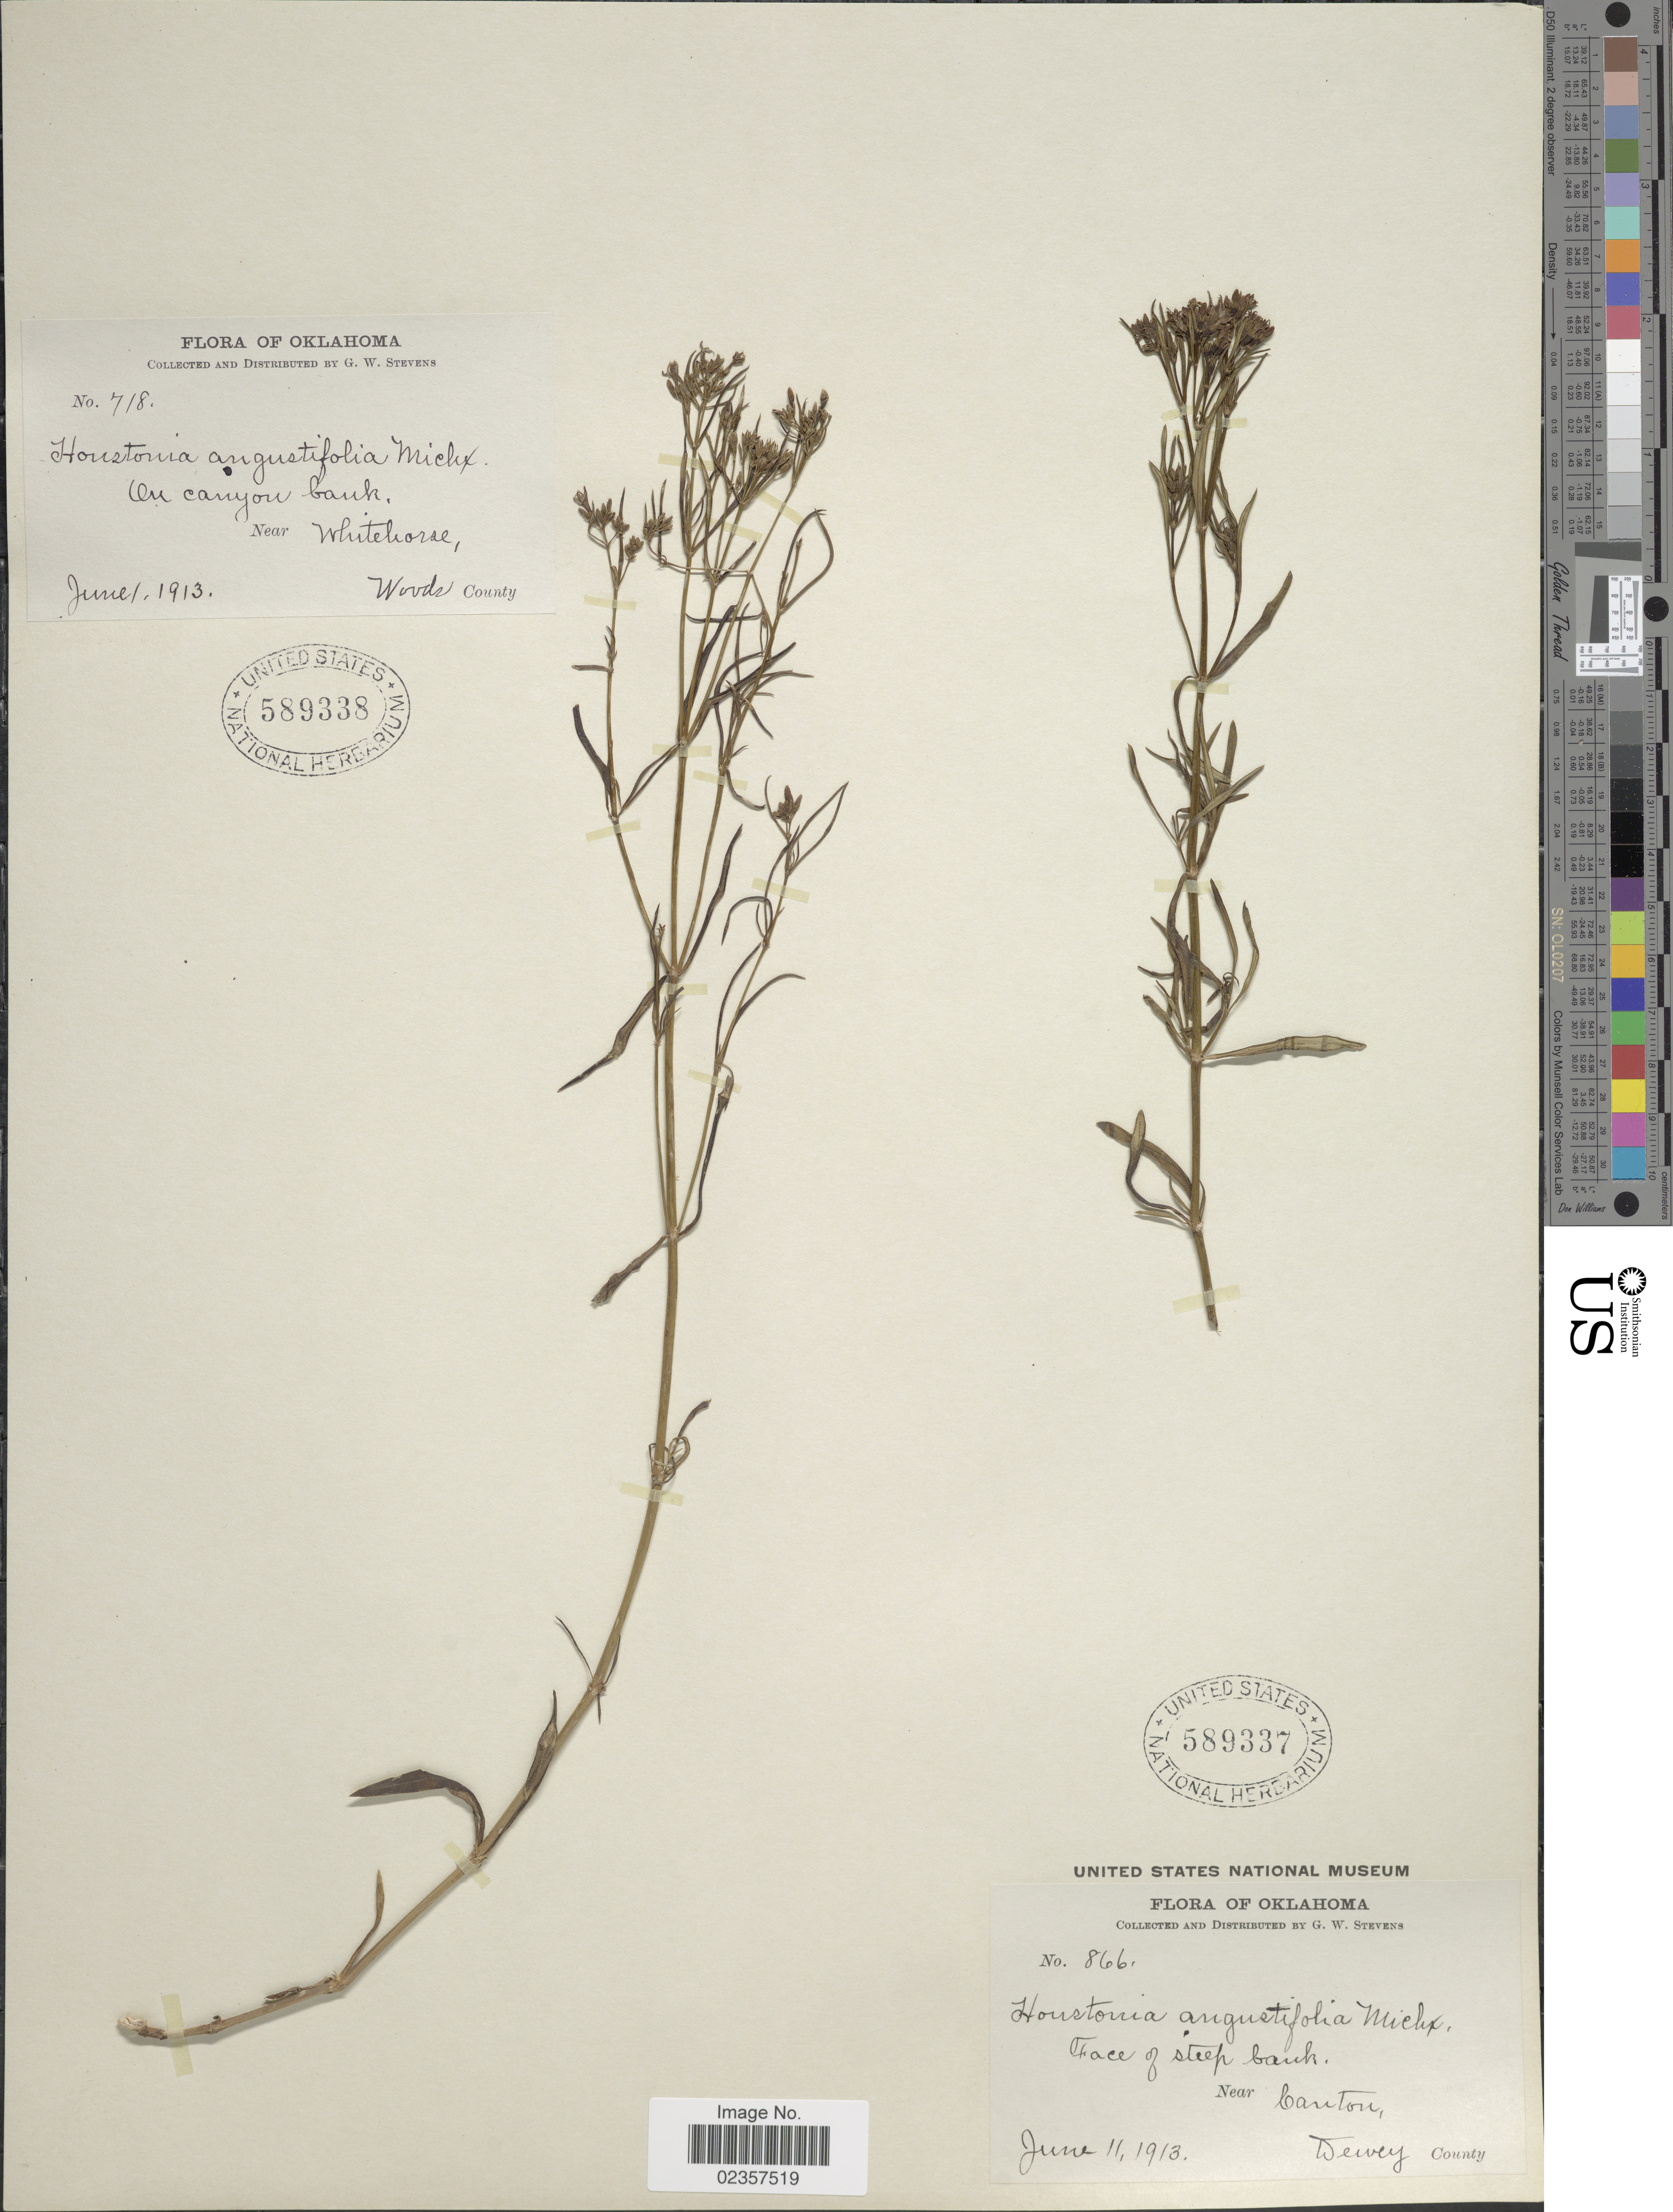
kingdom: Plantae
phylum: Tracheophyta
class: Magnoliopsida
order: Gentianales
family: Rubiaceae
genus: Houstonia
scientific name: Houstonia nigricans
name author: (Lam.) Fernald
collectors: G. W. Stevens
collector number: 866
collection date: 1913-06-11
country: United States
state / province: Oklahoma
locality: Near Canton, Dewey County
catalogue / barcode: US 589337